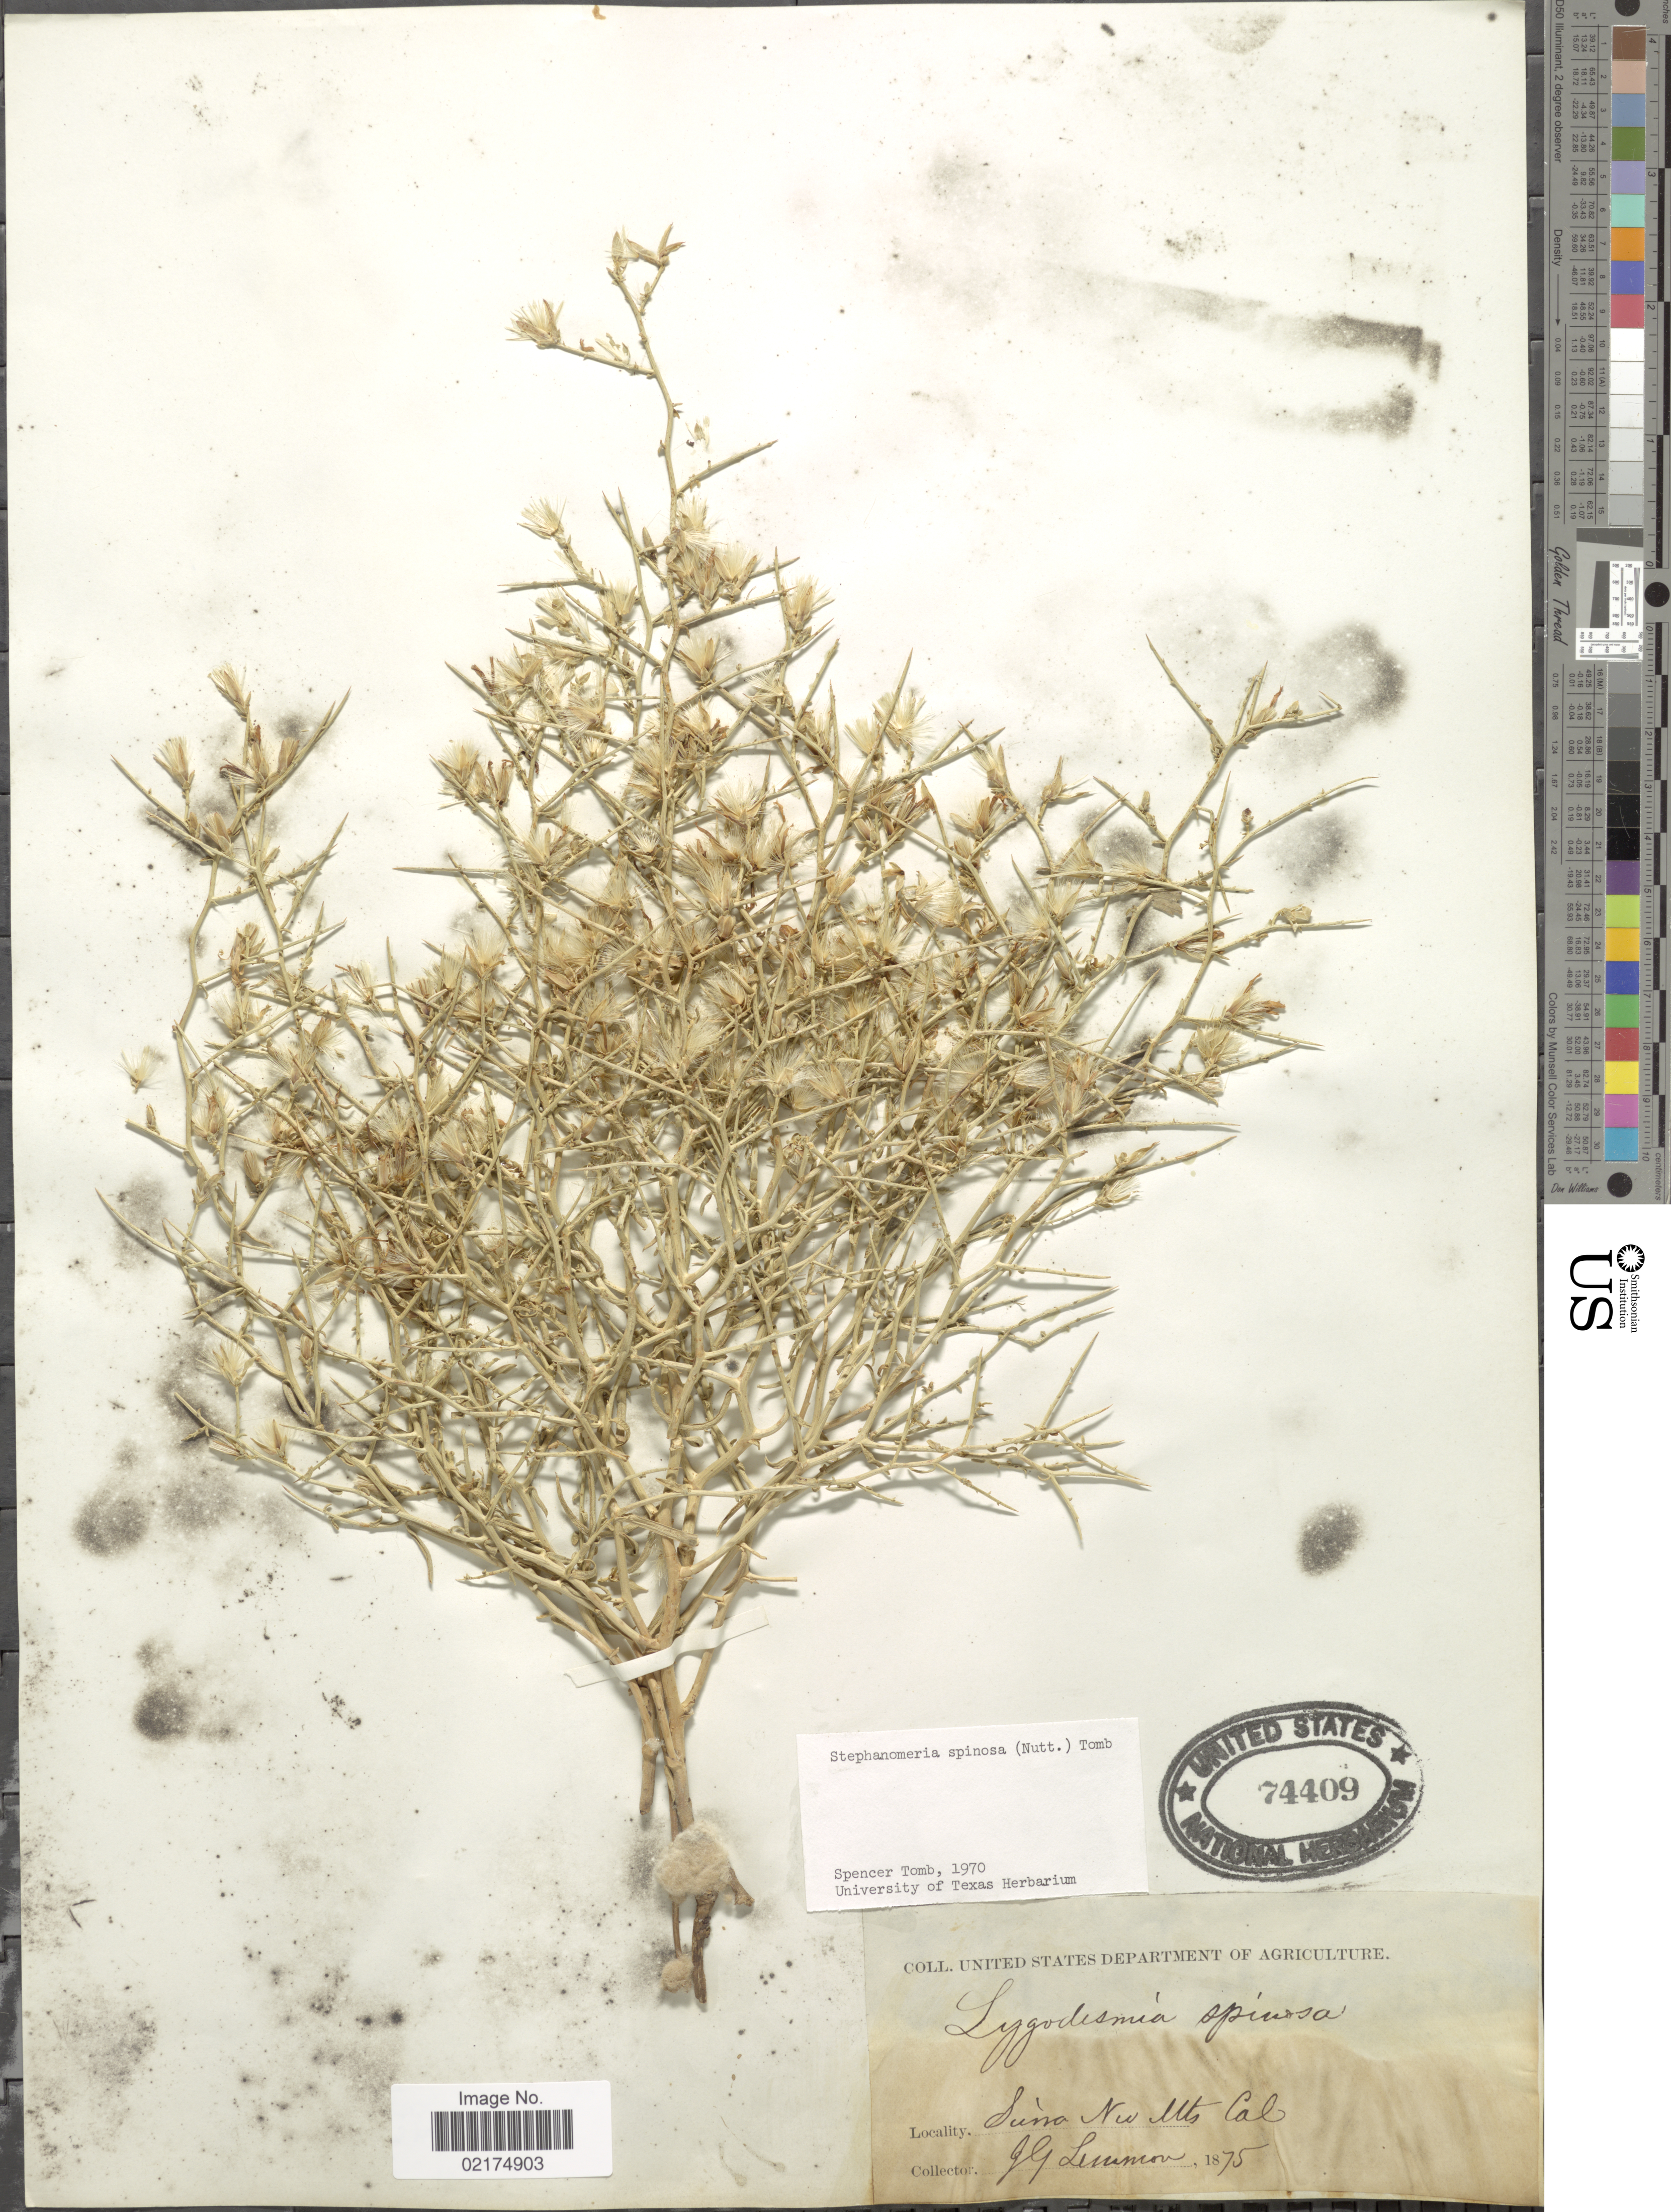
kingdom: Plantae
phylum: Tracheophyta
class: Magnoliopsida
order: Asterales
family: Asteraceae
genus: Pleiacanthus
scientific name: Pleiacanthus spinosus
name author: (Nutt.) Rydb.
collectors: J. Lemmon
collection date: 1875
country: United States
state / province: California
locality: Sierra Nev Mts., Cal.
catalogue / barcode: US 74409